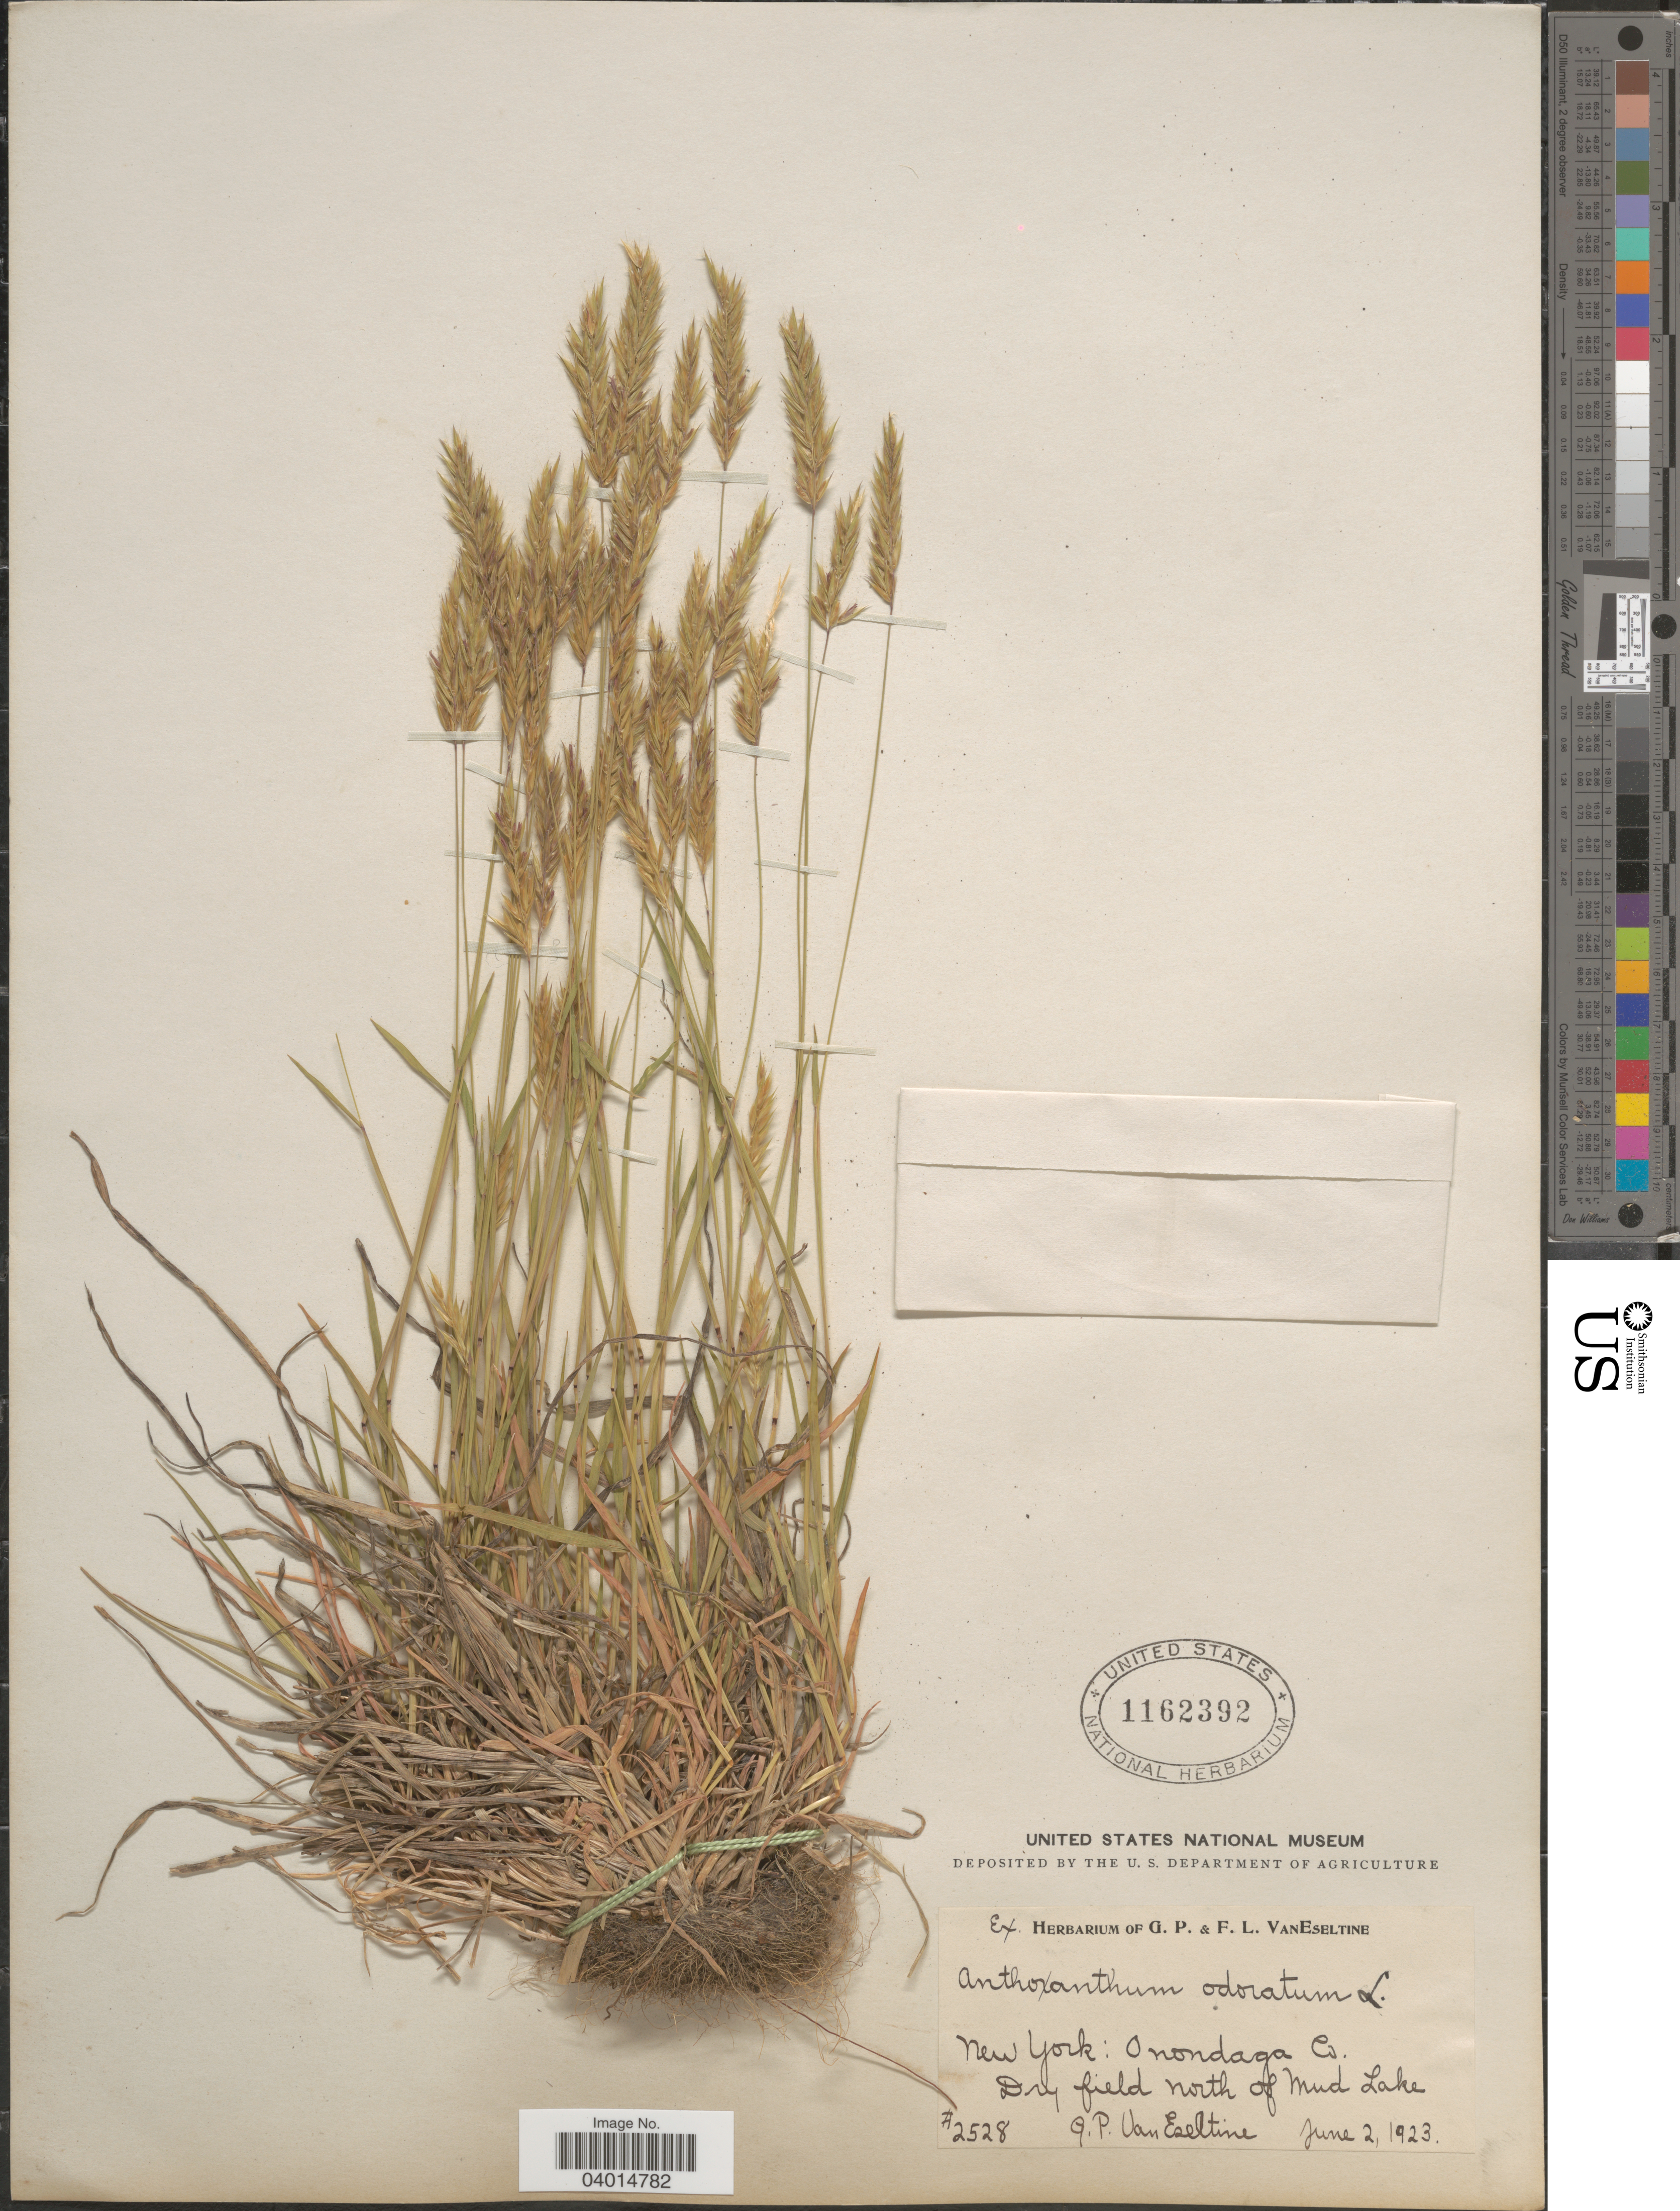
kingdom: Plantae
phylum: Tracheophyta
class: Liliopsida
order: Poales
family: Poaceae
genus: Anthoxanthum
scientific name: Anthoxanthum odoratum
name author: L.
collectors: G. P. Van Eseltine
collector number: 2528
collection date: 1923-06-02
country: United States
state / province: New York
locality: Onondaga Co. Dry field north of Mud Lake.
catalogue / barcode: US 1162392